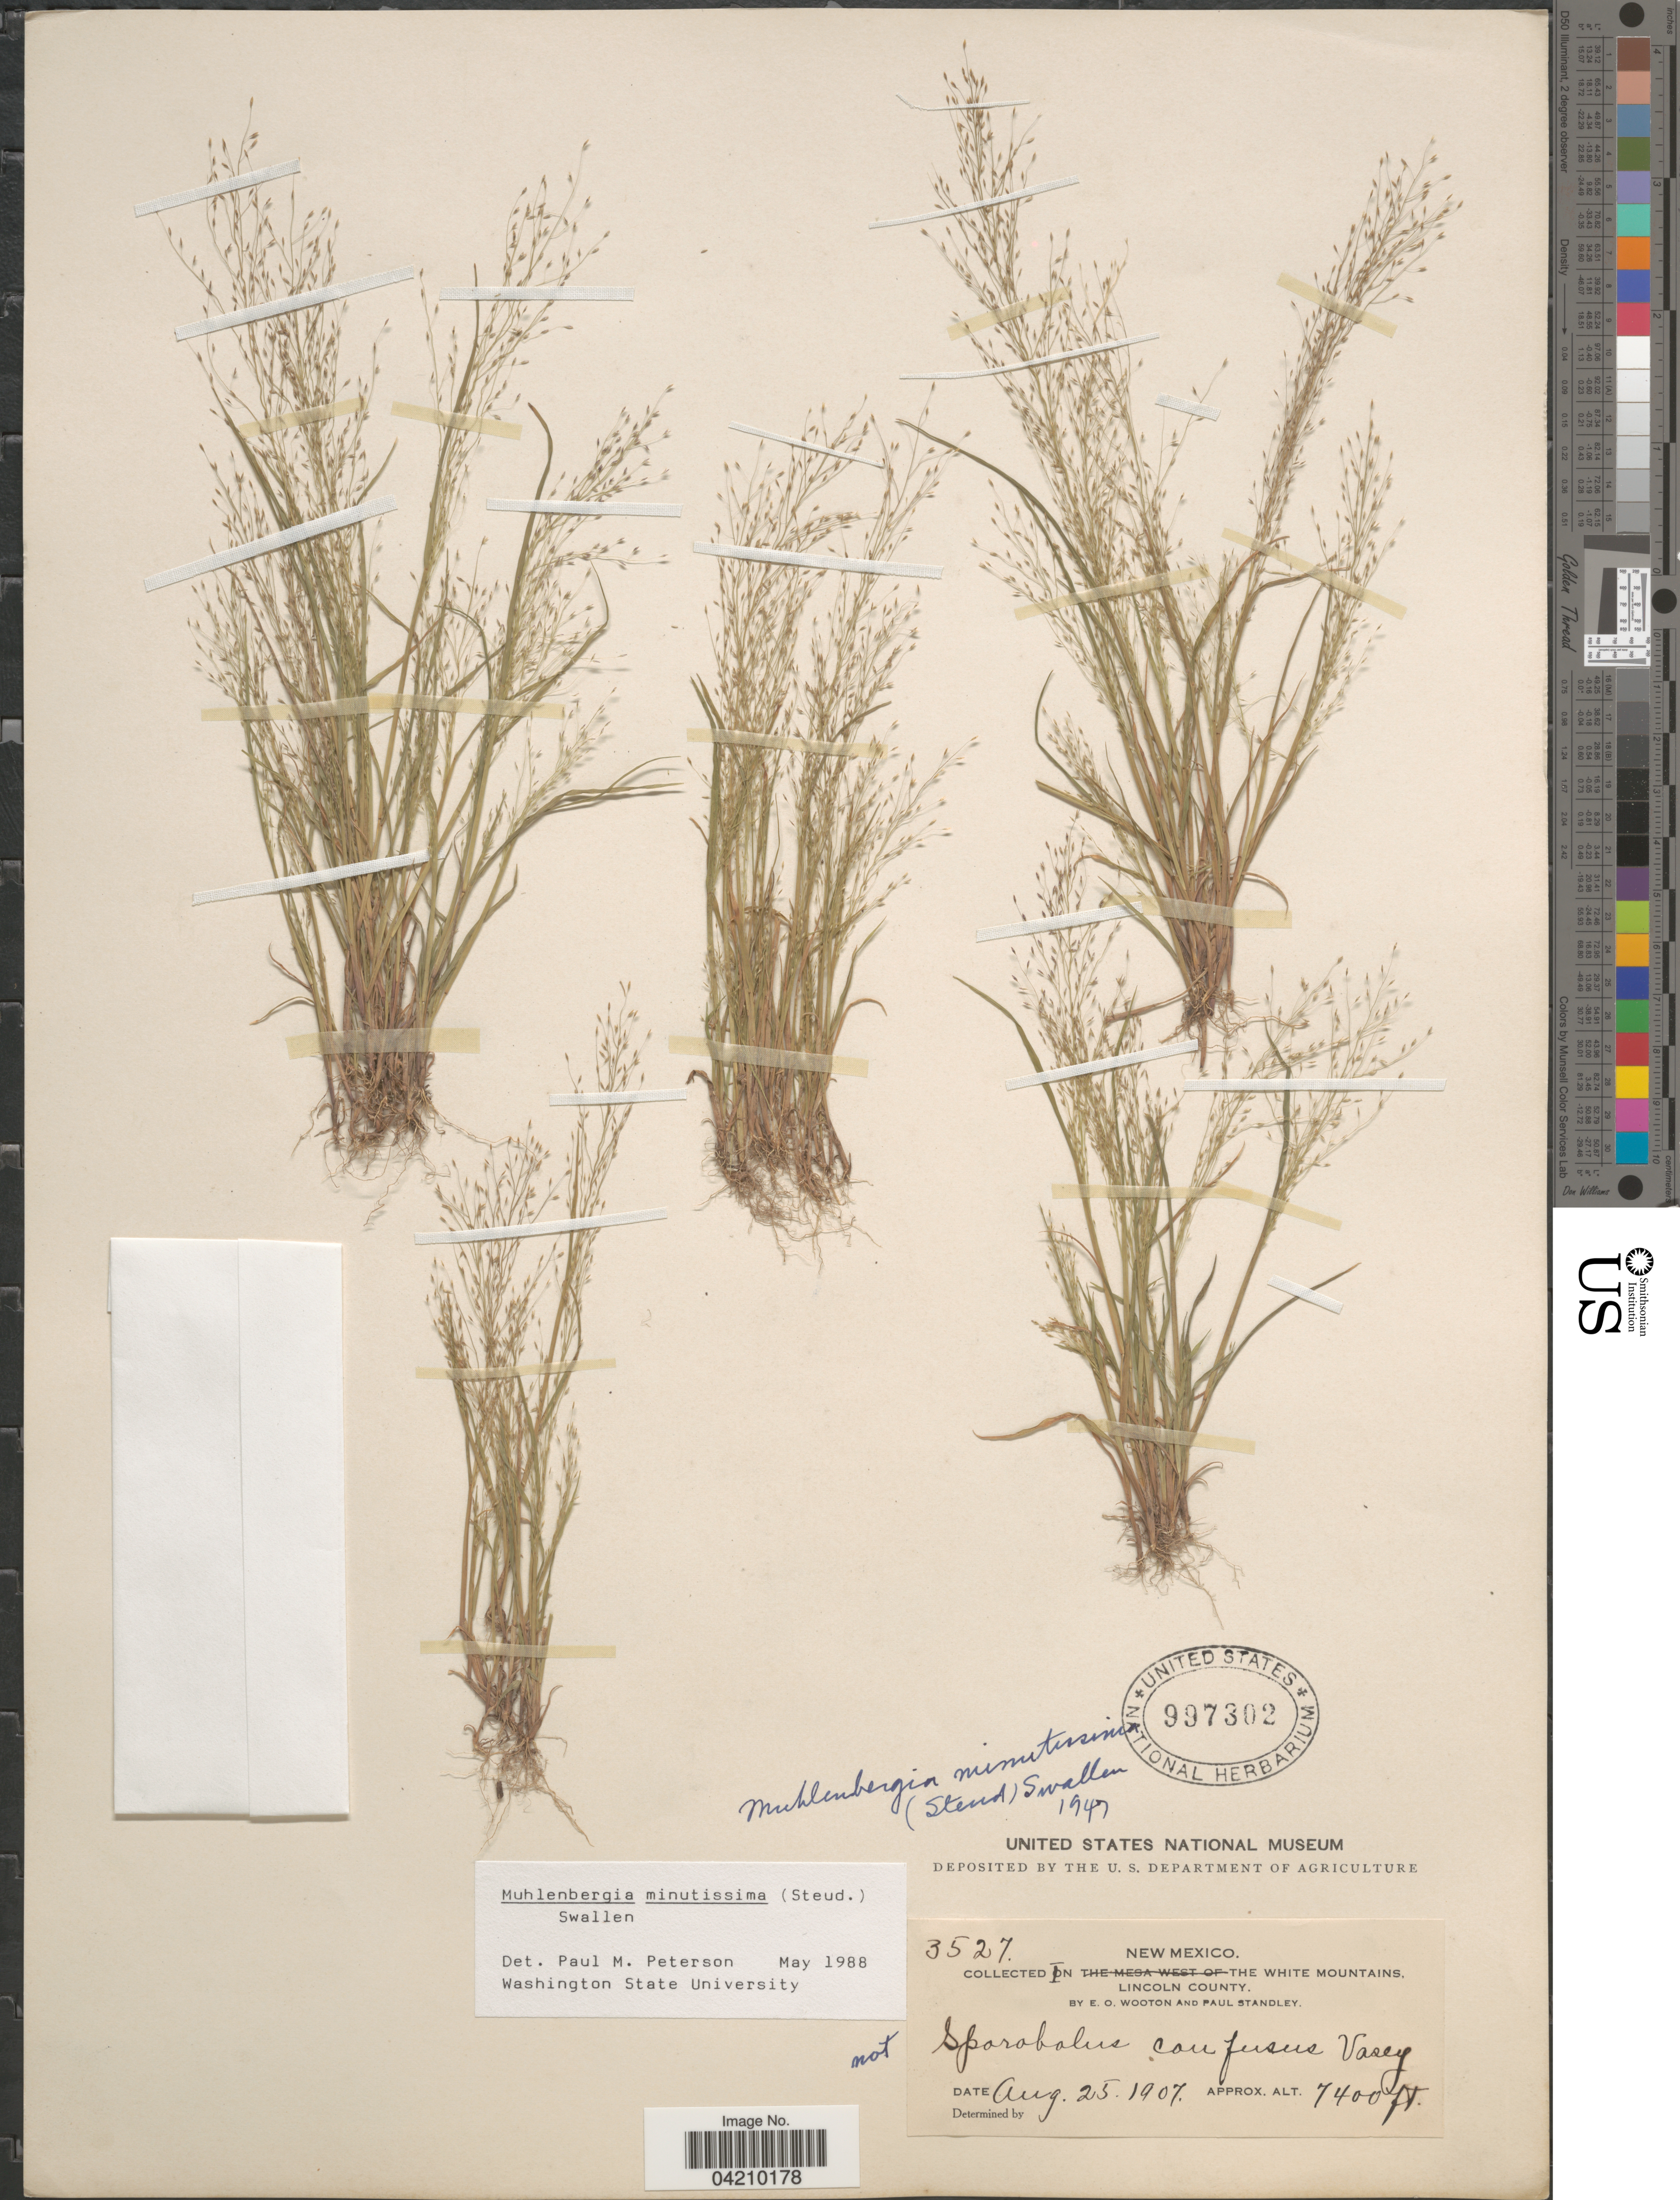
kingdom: Plantae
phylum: Tracheophyta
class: Liliopsida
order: Poales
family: Poaceae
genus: Muhlenbergia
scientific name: Muhlenbergia minutissima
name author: (Steud.) Swallen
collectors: E. O. Wooton & P. C. Standley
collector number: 3527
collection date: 1907-08-25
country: United States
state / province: New Mexico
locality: In the White Mountains. Lincoln County.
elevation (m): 2256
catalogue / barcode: US 997302